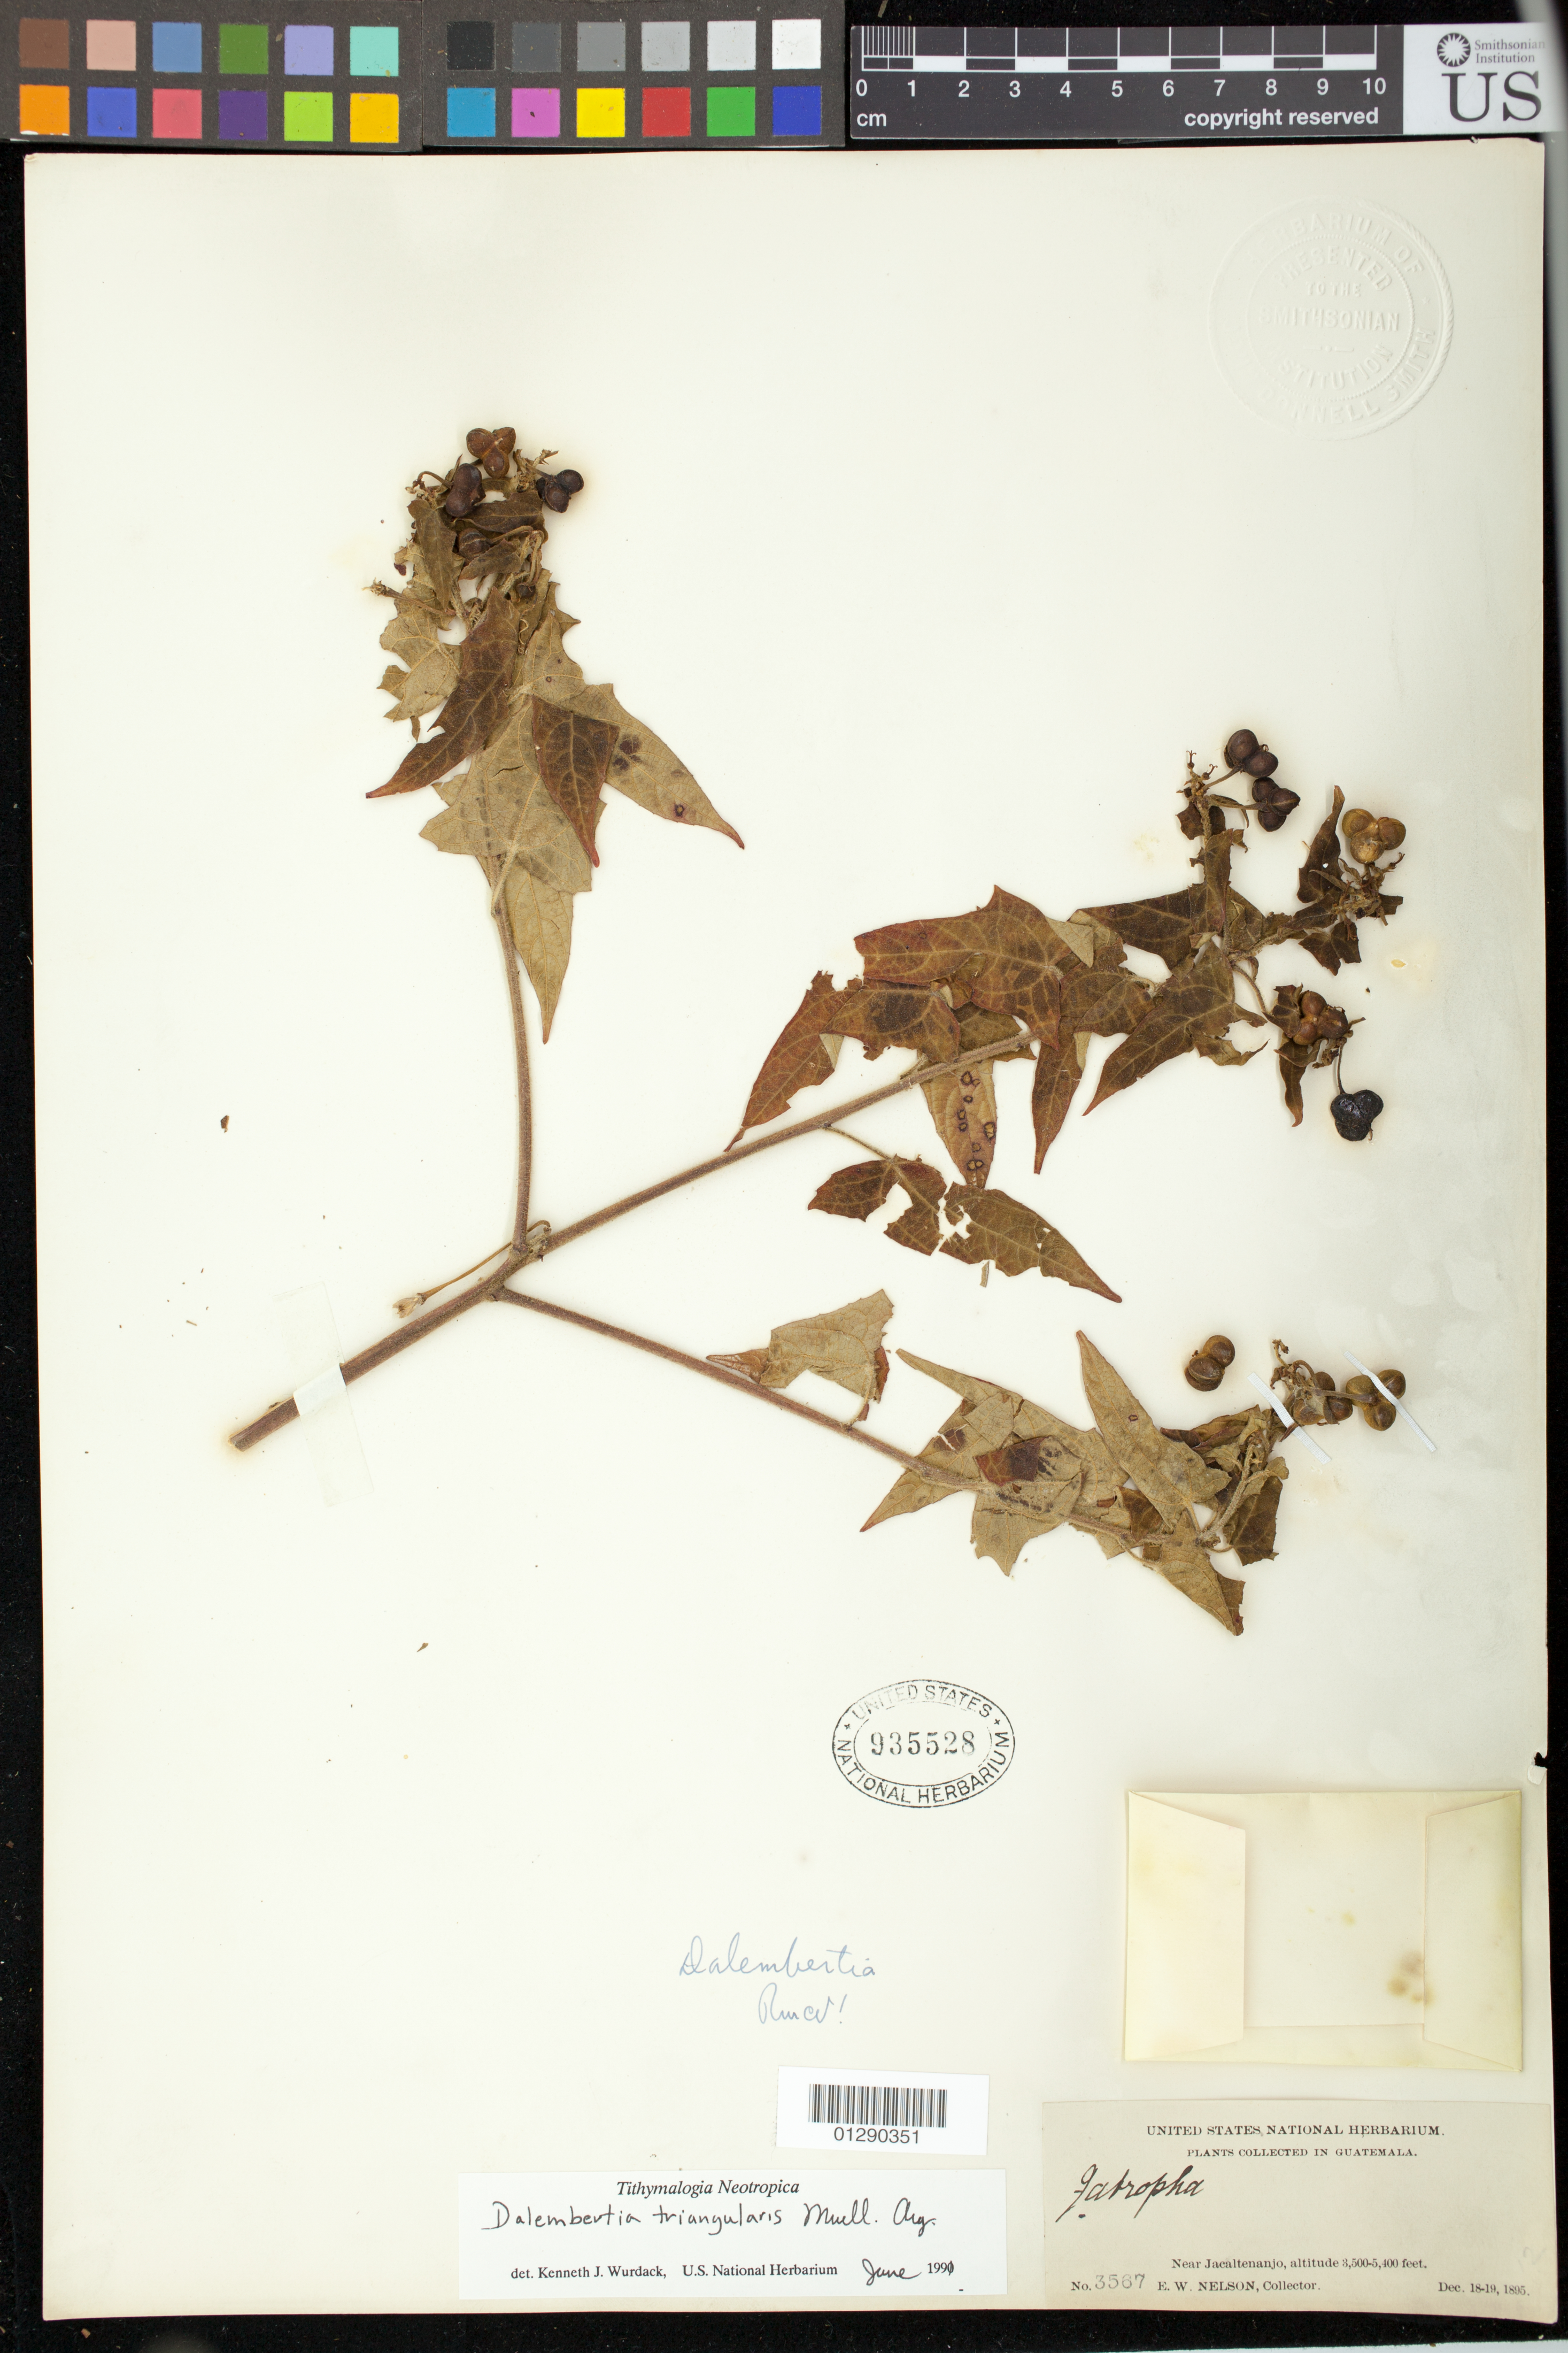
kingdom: Plantae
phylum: Tracheophyta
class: Magnoliopsida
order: Malpighiales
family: Euphorbiaceae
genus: Dalembertia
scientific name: Dalembertia triangularis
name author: Müll. Arg.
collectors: E. W. Nelson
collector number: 3567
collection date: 1895-12-18/1895-12-19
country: Guatemala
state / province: Huehuetenango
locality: Near Jacaltenanjo [Jacaltenango]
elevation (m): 1067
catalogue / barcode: US 935528